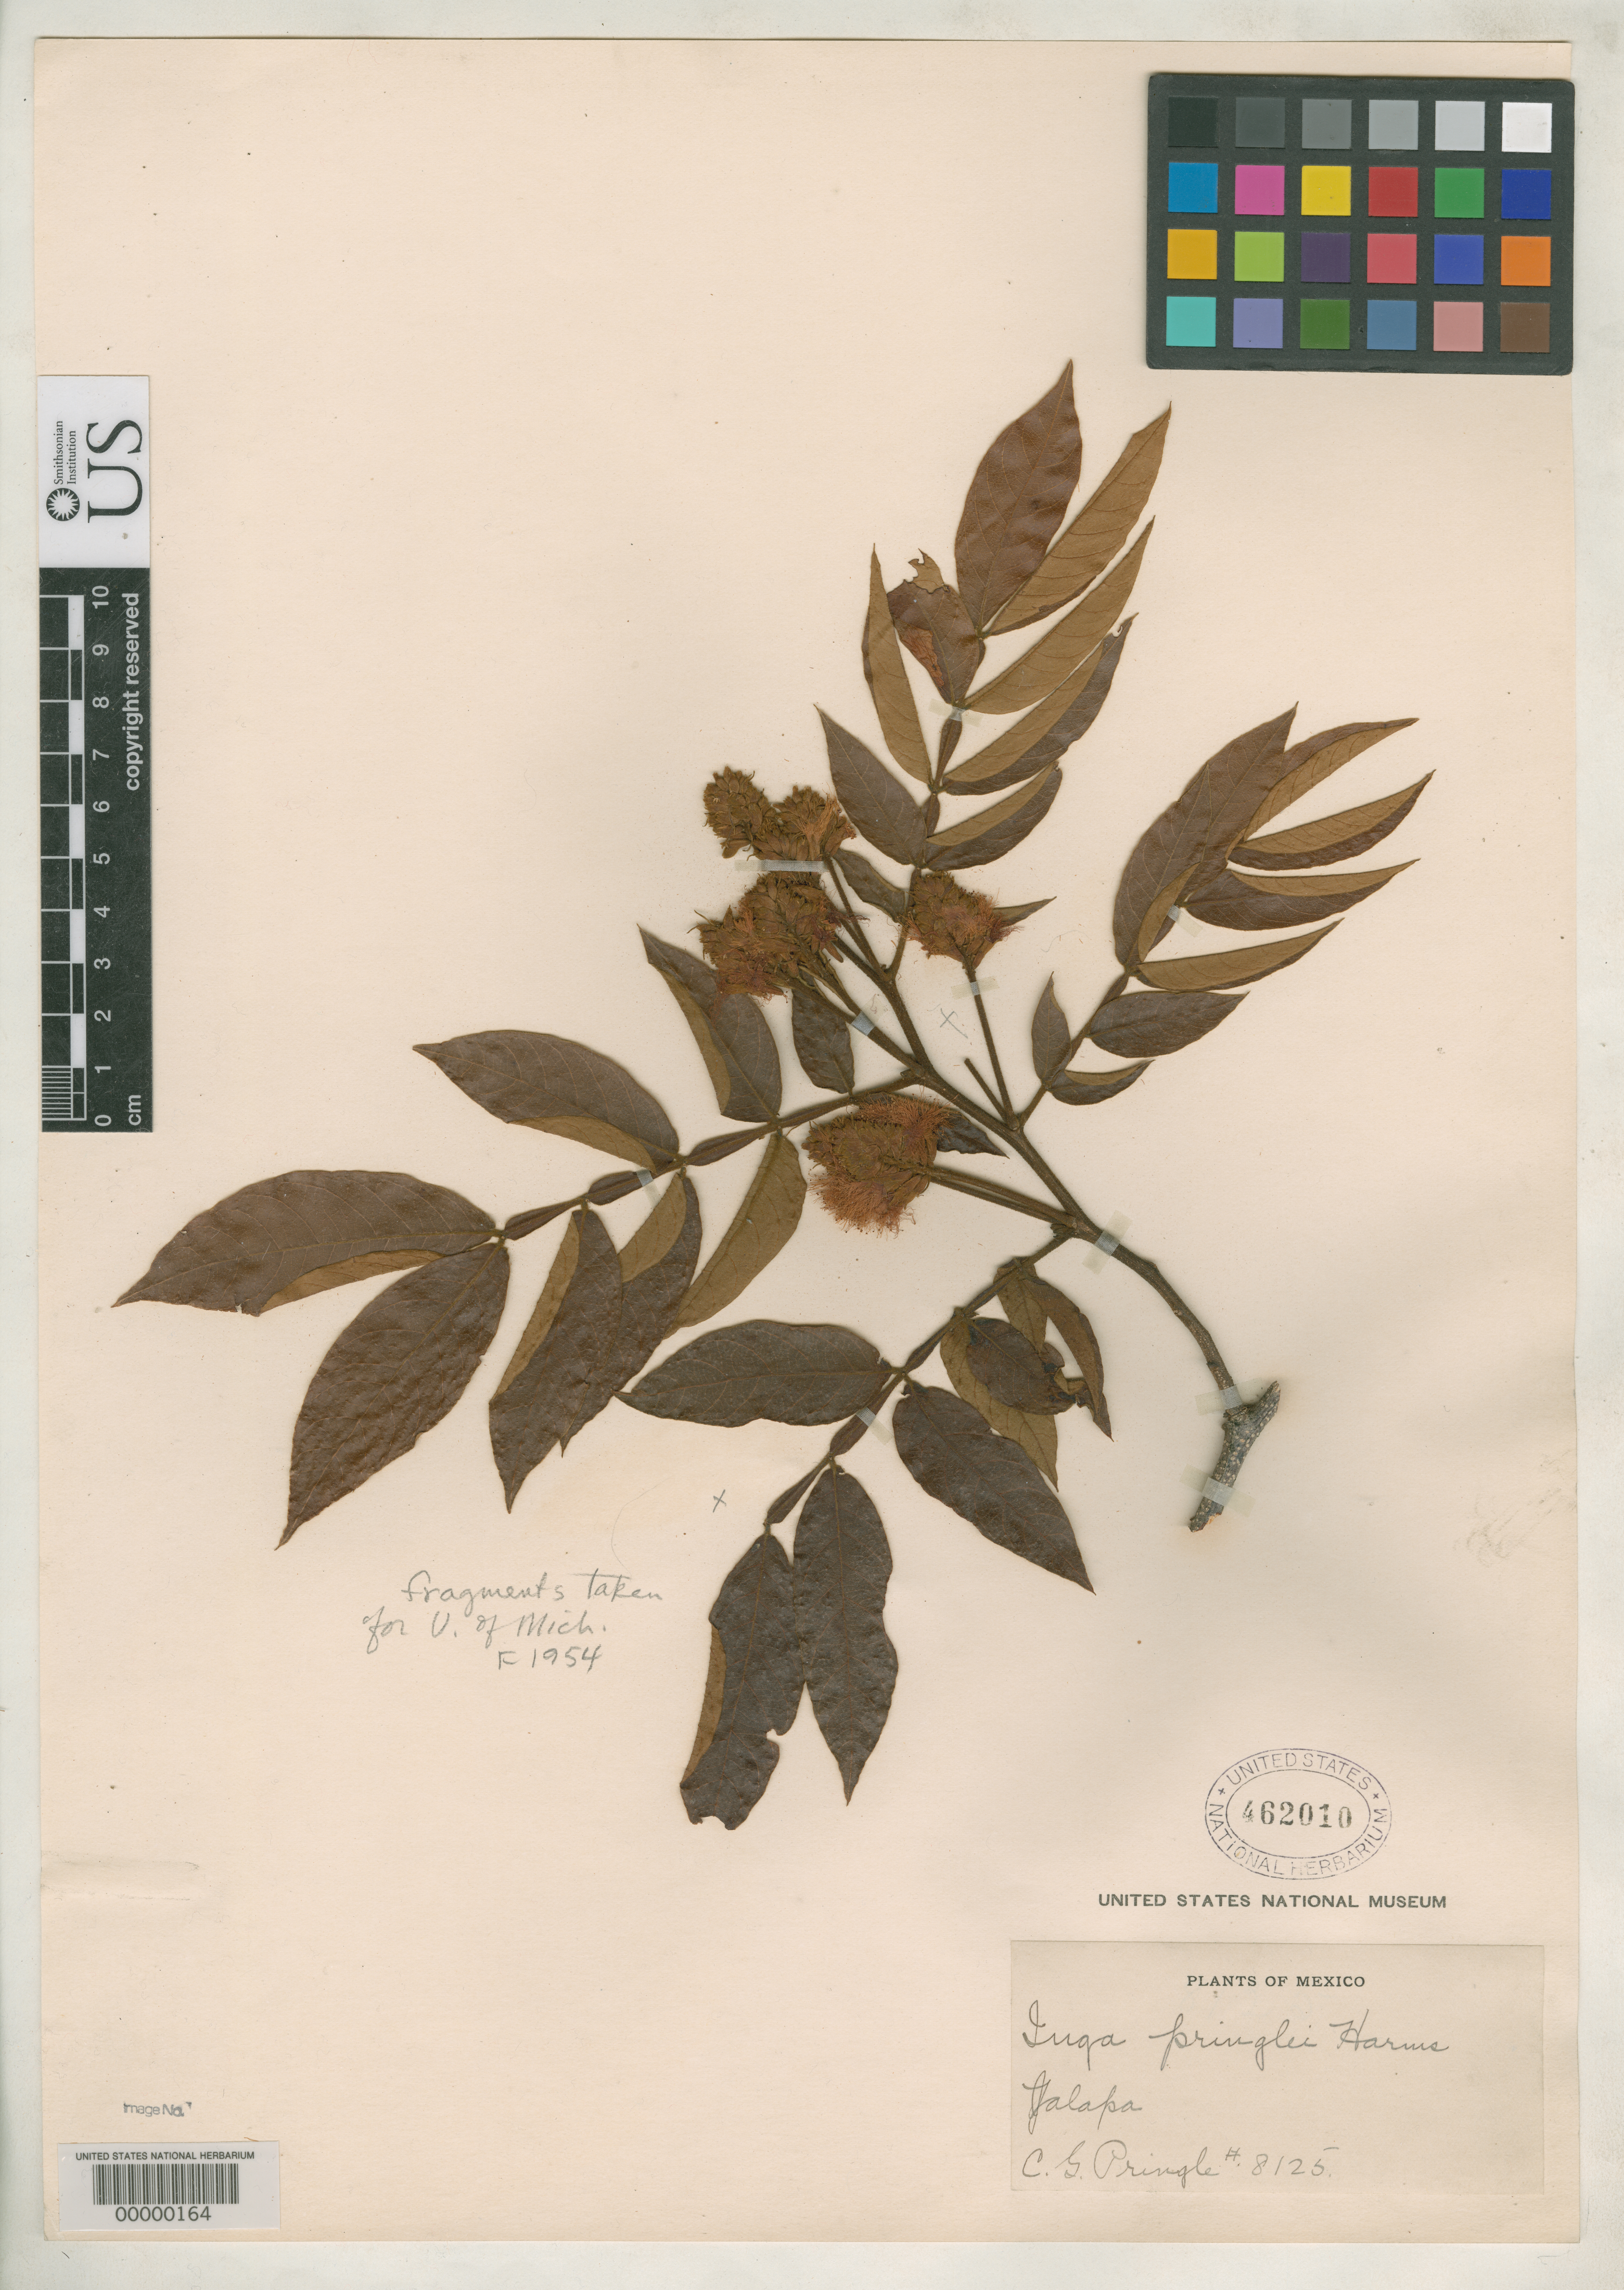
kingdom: Plantae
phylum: Tracheophyta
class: Magnoliopsida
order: Fabales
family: Fabaceae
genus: Inga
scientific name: Inga pringlei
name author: Harms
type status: Isotype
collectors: C. G. Pringle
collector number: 8125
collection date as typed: Apr 1889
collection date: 1889-04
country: Mexico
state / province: Veracruz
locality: Near Jalapa.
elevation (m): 1300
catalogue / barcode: US 462010